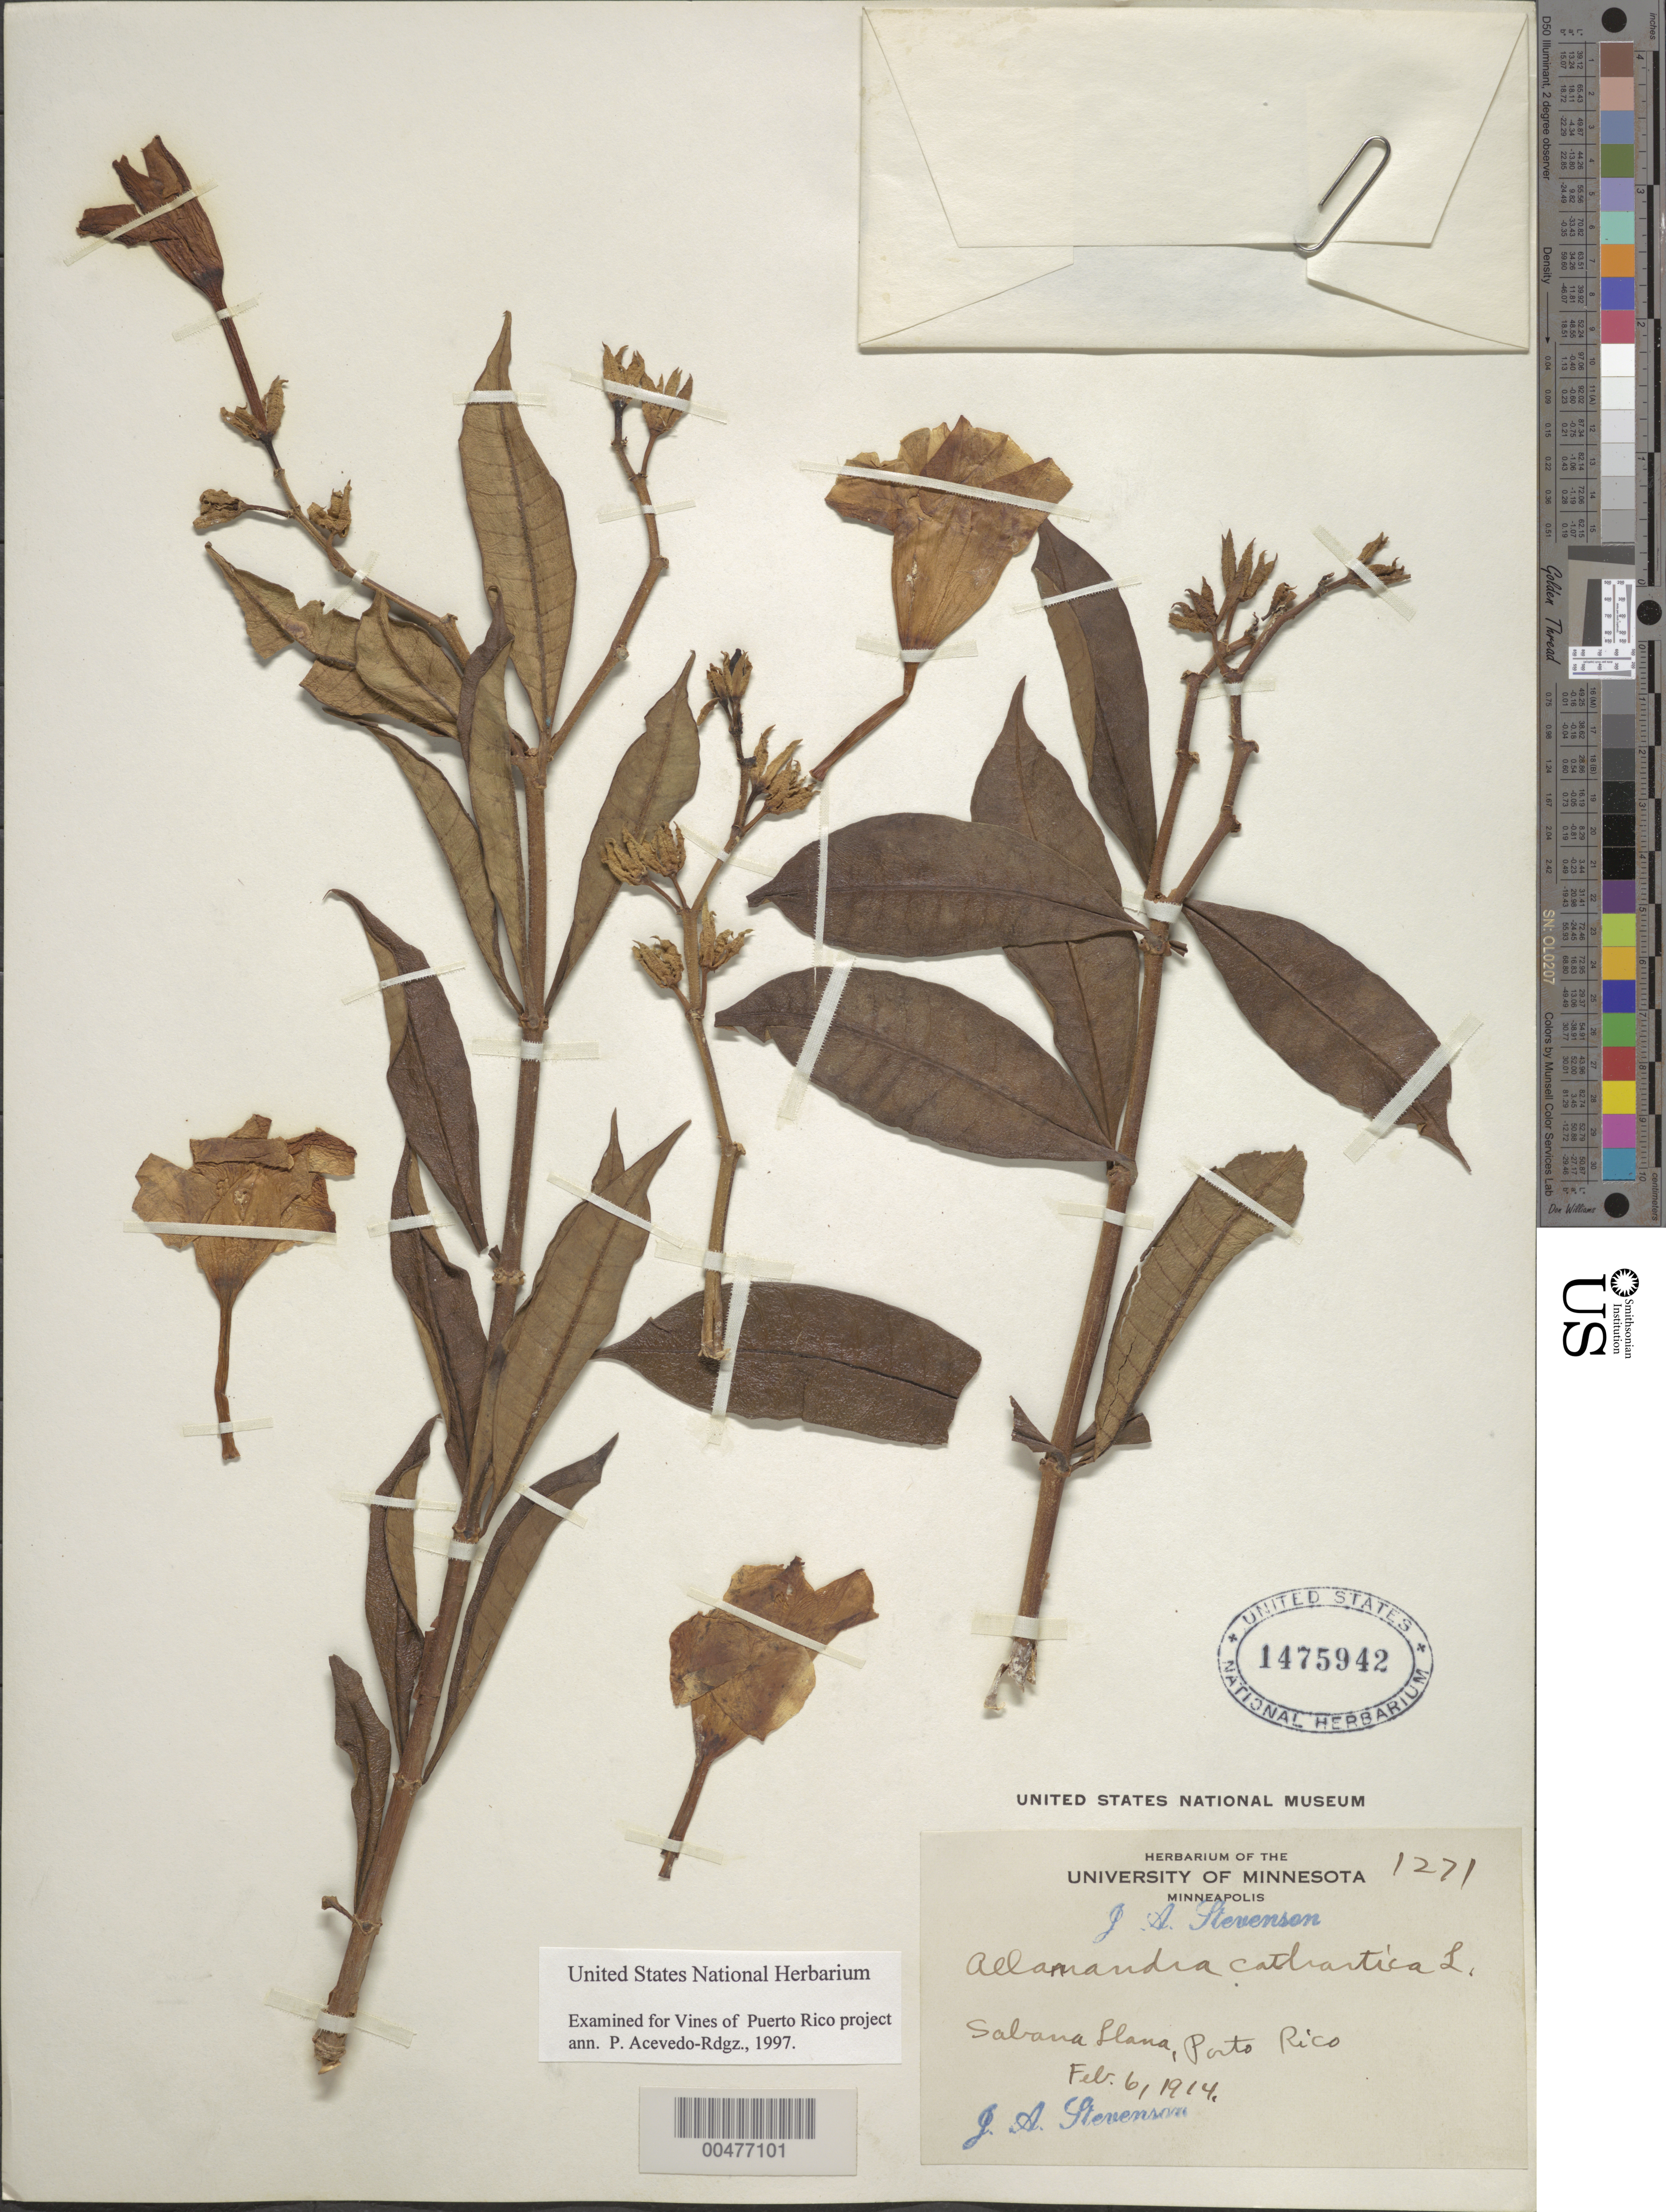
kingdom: Plantae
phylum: Tracheophyta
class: Magnoliopsida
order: Gentianales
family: Apocynaceae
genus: Allamanda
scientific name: Allamanda cathartica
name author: L.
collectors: J. Stevenson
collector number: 1271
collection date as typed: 06 Feb 1914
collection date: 1914-02-06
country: Puerto Rico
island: Greater Antilles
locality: Sabana Llana.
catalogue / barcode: US 1475942